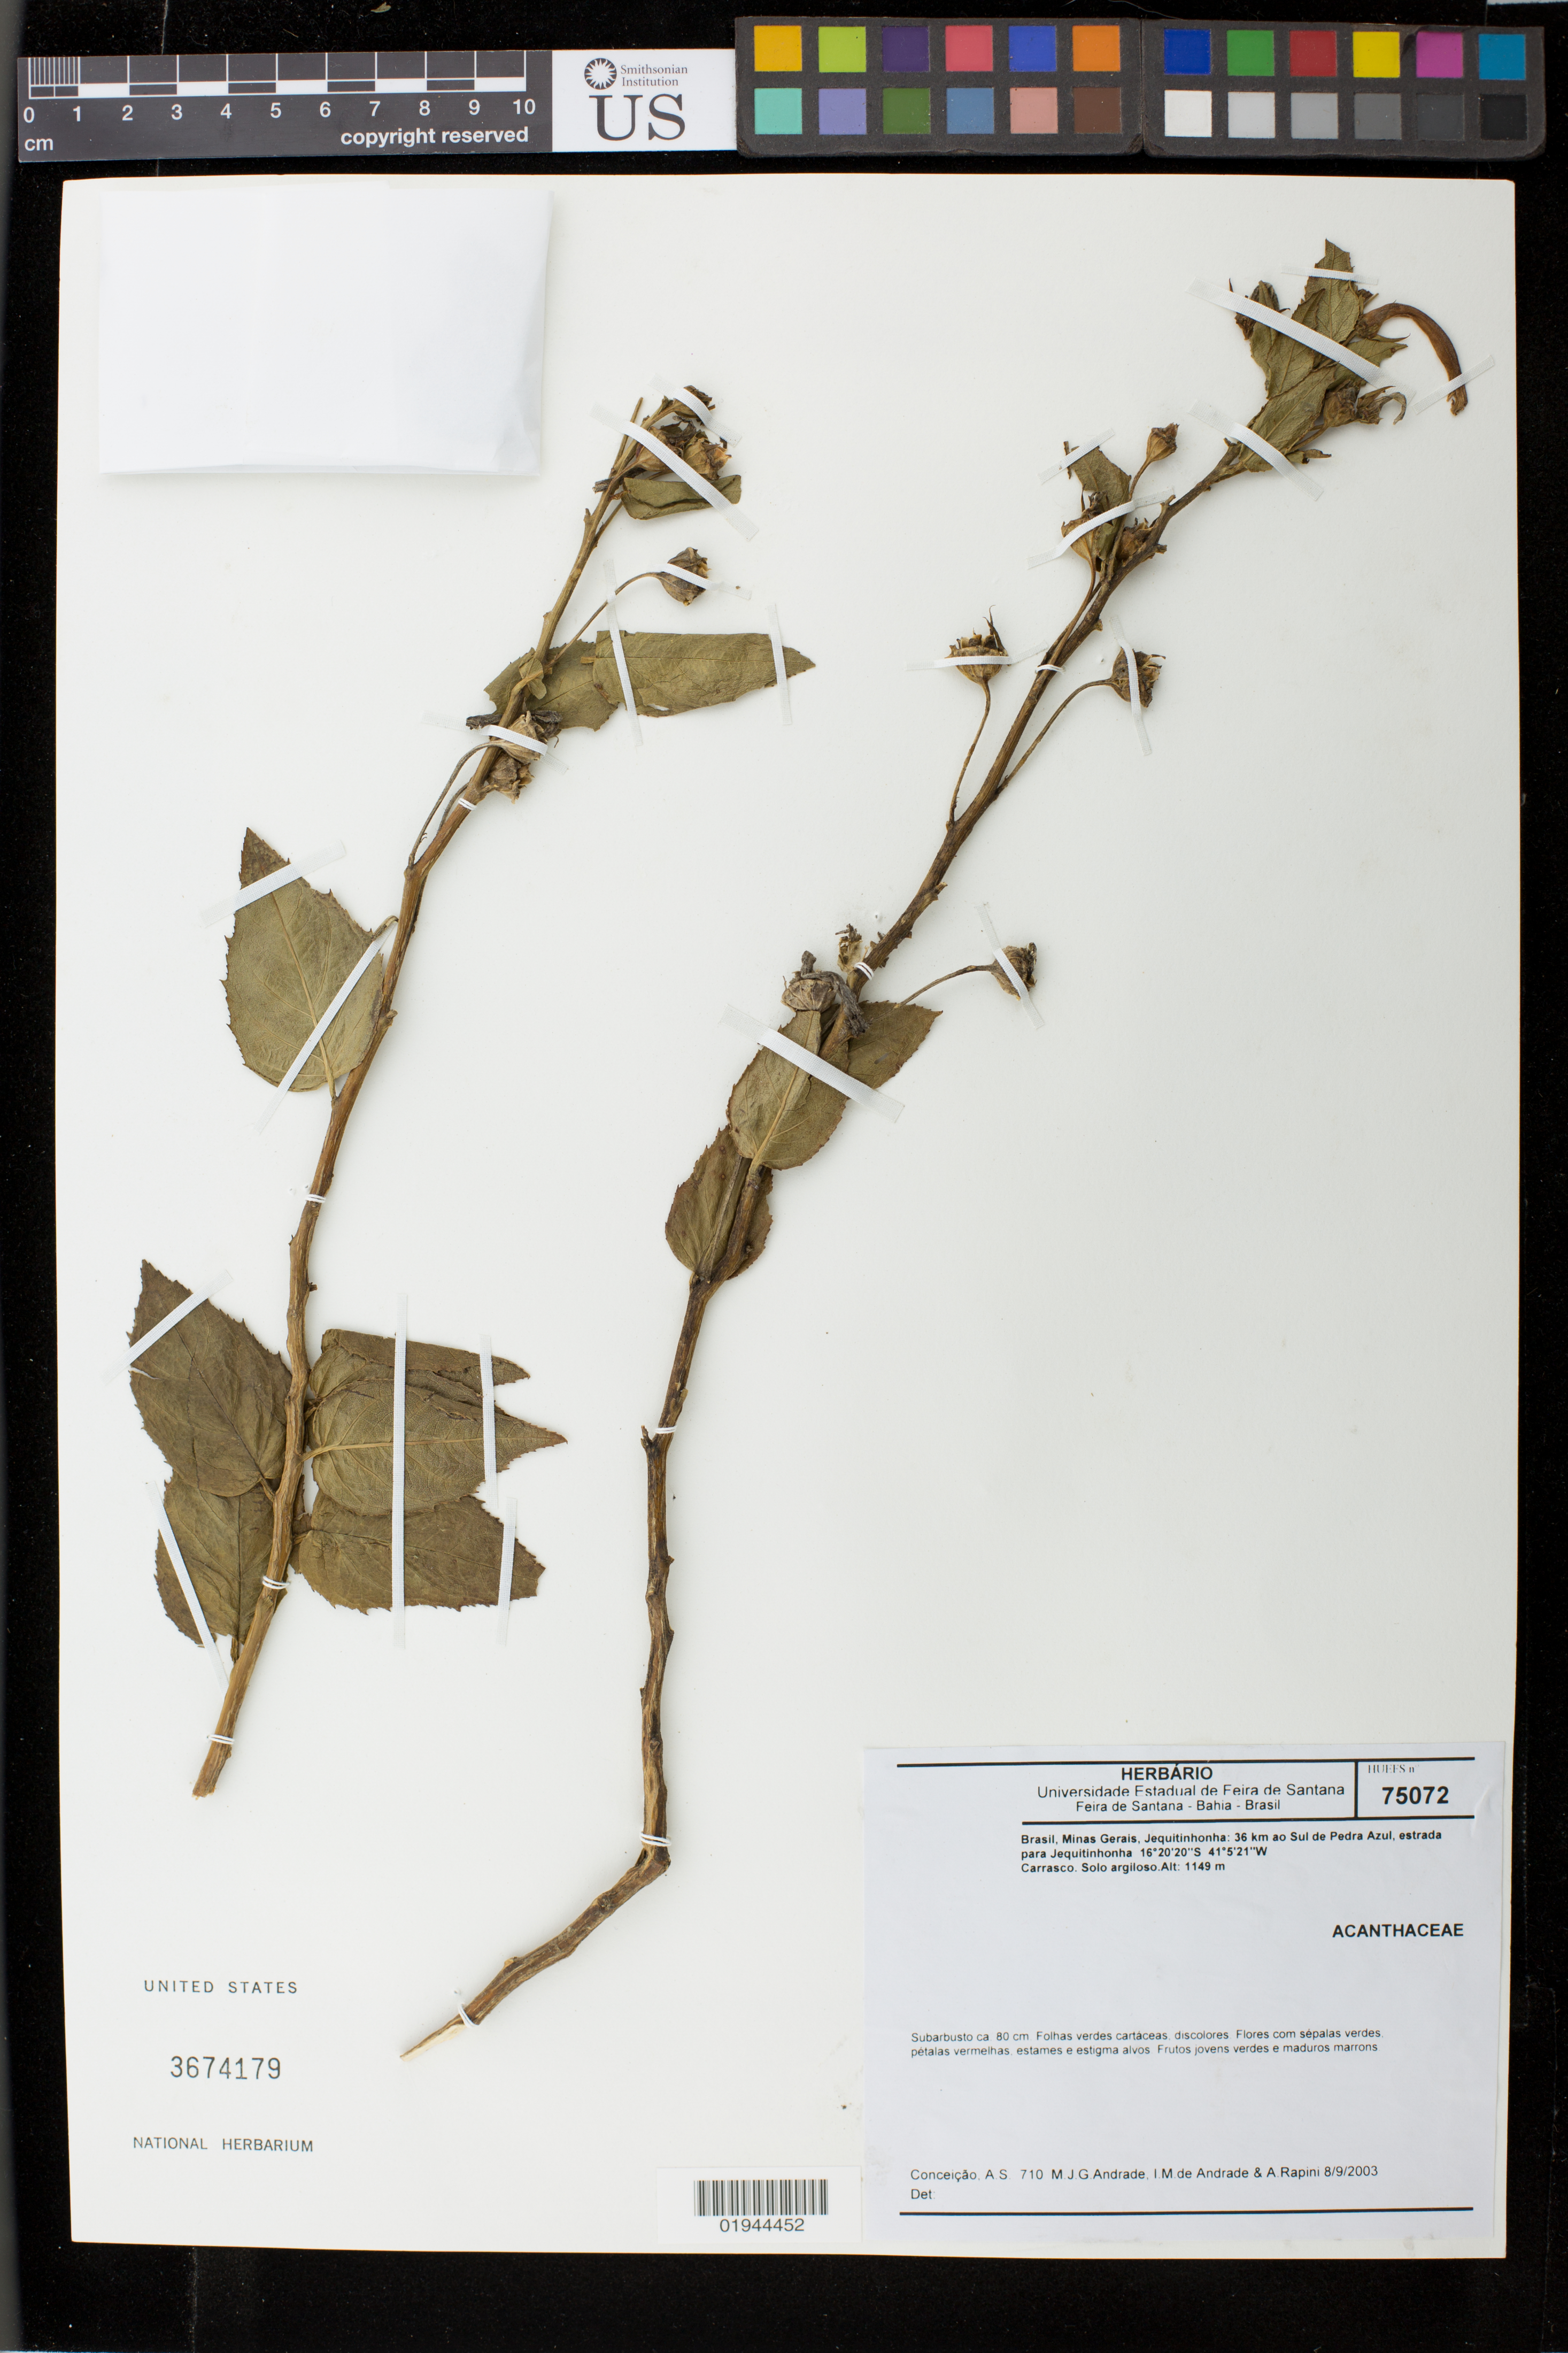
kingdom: Plantae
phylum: Tracheophyta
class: Magnoliopsida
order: Lamiales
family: Acanthaceae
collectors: A. Conceição, M. Andrade, I. M. Andrade & A. Rapini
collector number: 710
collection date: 2003-09-08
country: Brazil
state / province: Minas Gerais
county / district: Jequitinhonha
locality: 36 km ao Sul de Pedra Azul, estrada para Jequitinhonha.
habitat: Carrasco. Solo argiloso.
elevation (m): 1149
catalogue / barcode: US 3674179